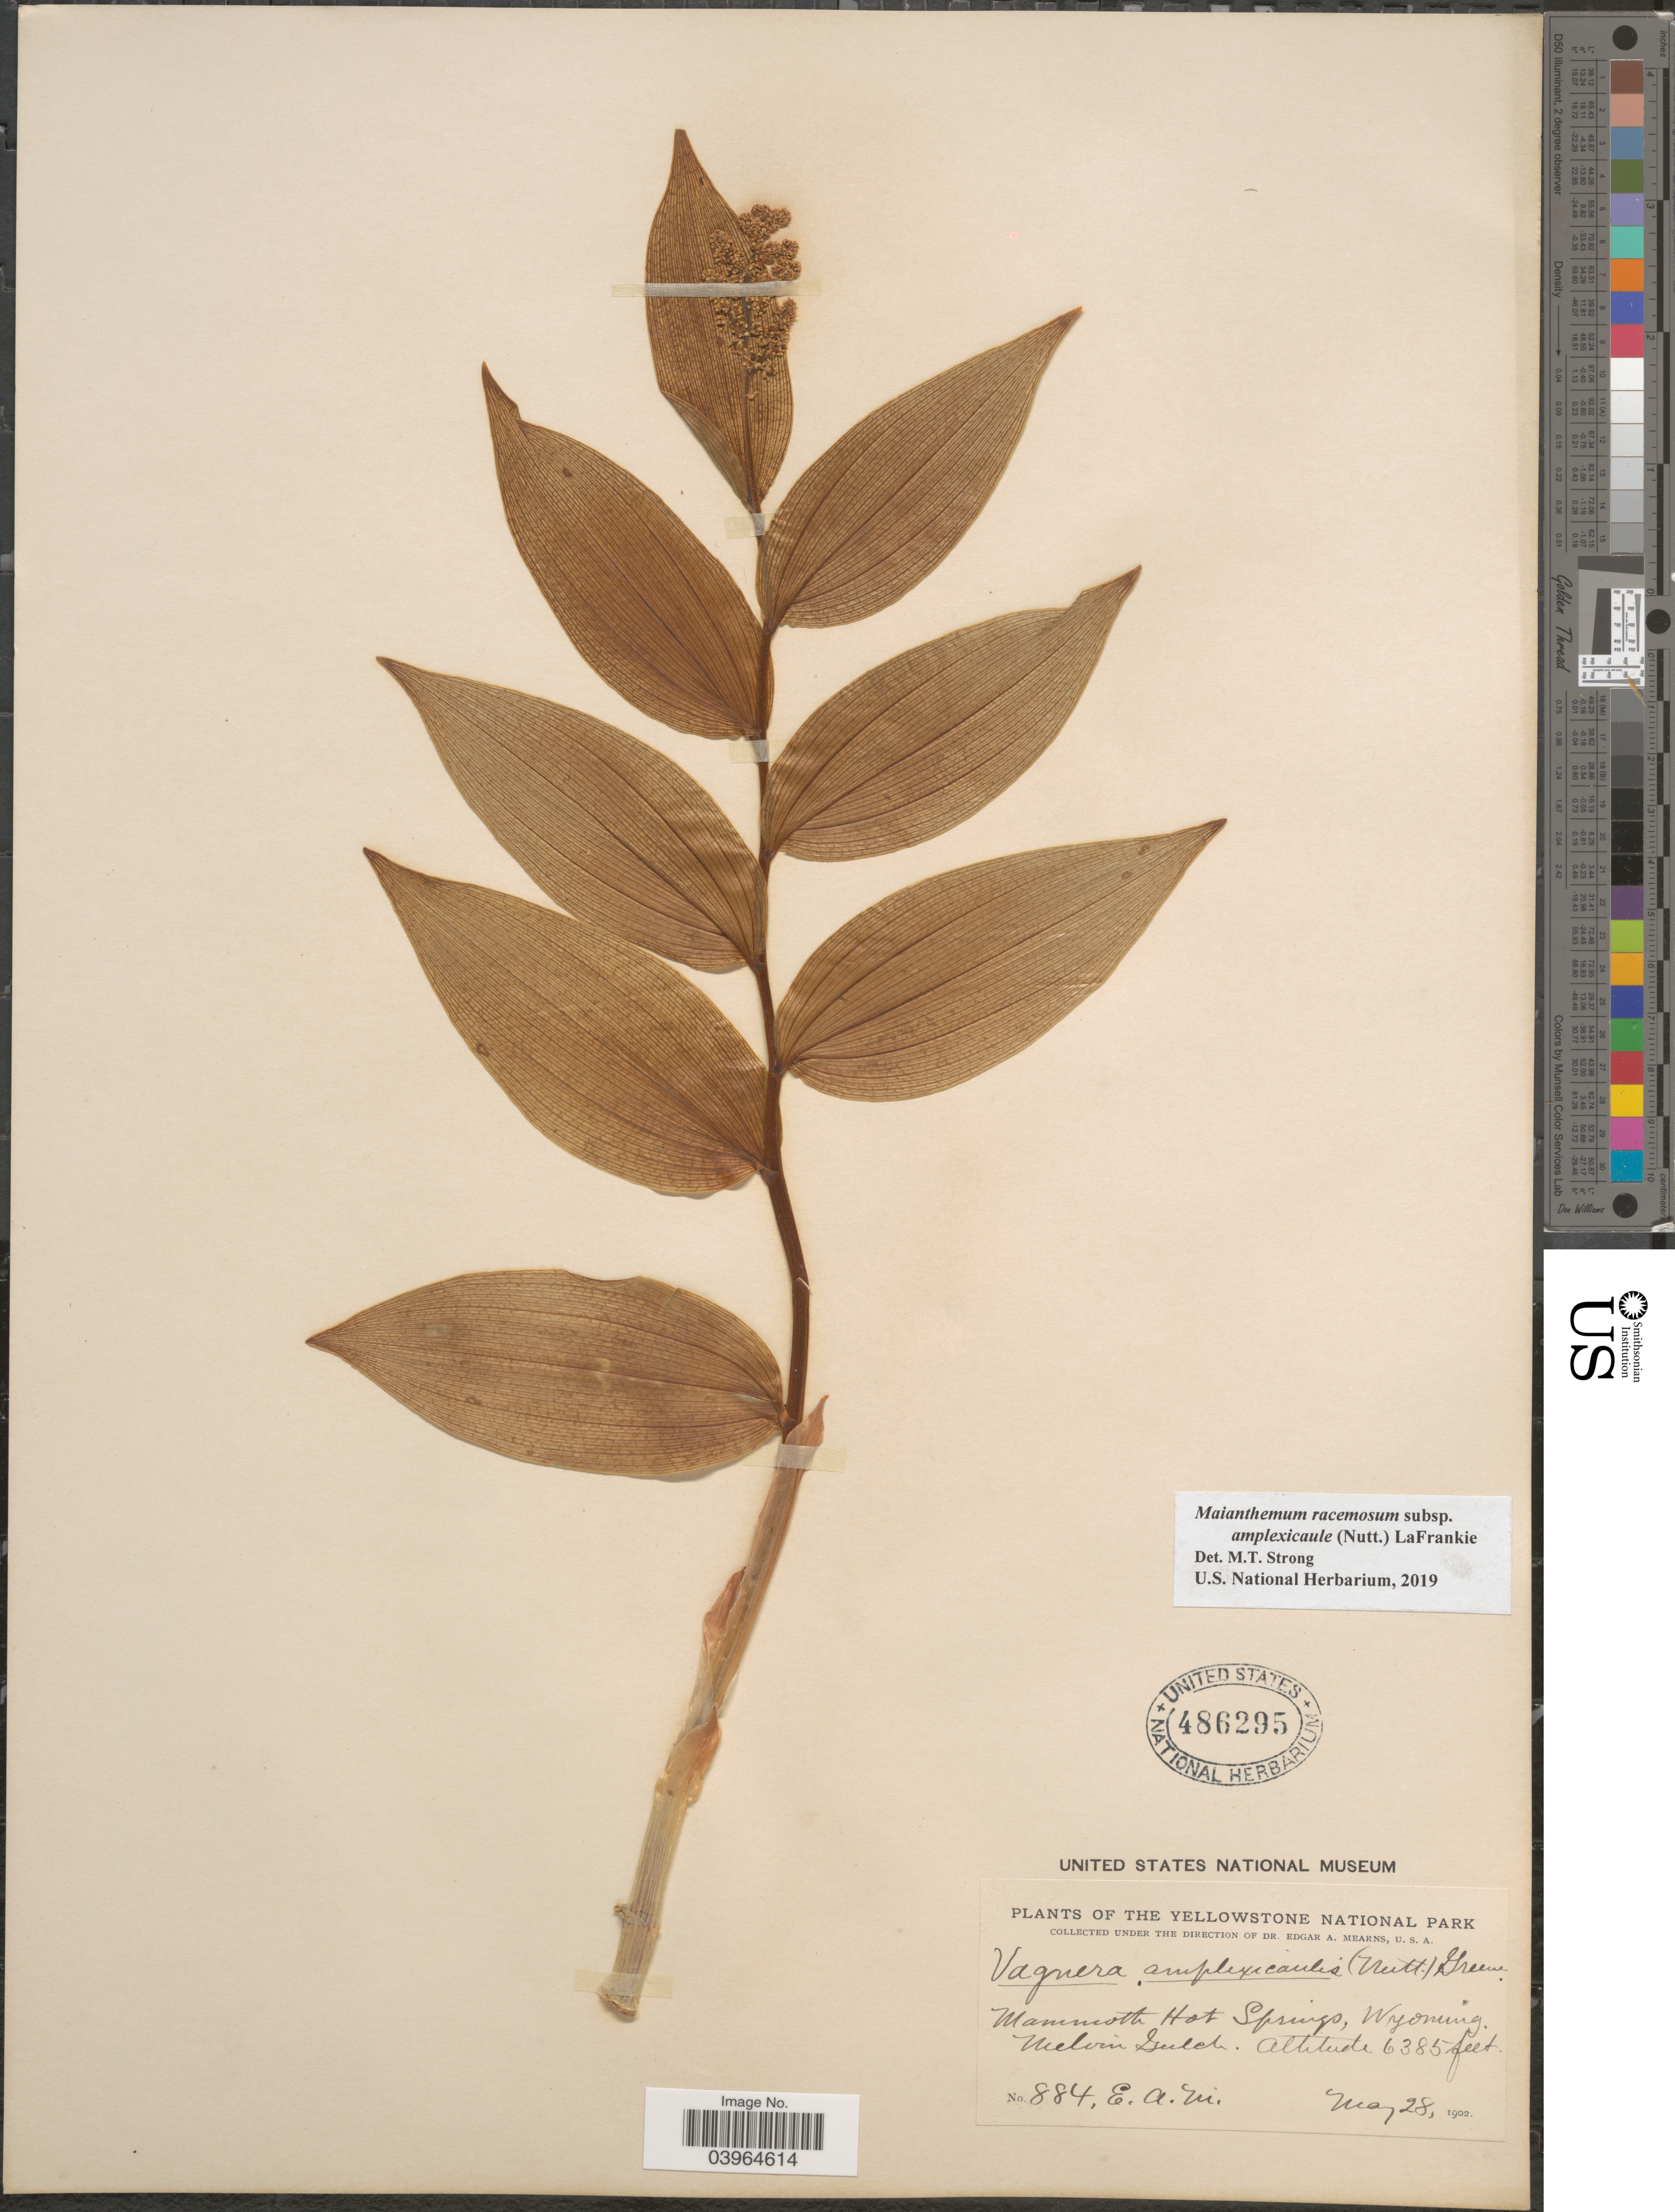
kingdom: Plantae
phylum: Tracheophyta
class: Liliopsida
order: Asparagales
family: Asparagaceae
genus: Maianthemum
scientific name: Maianthemum racemosum subsp. amplexicaule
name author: (Nutt.) LaFrankie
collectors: E. A. Mearns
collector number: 884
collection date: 1902-05-28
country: United States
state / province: Wyoming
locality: Yellowstone National Park. Mammoth Hot Springs. Melvin Gulch.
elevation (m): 1946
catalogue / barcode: US 486295